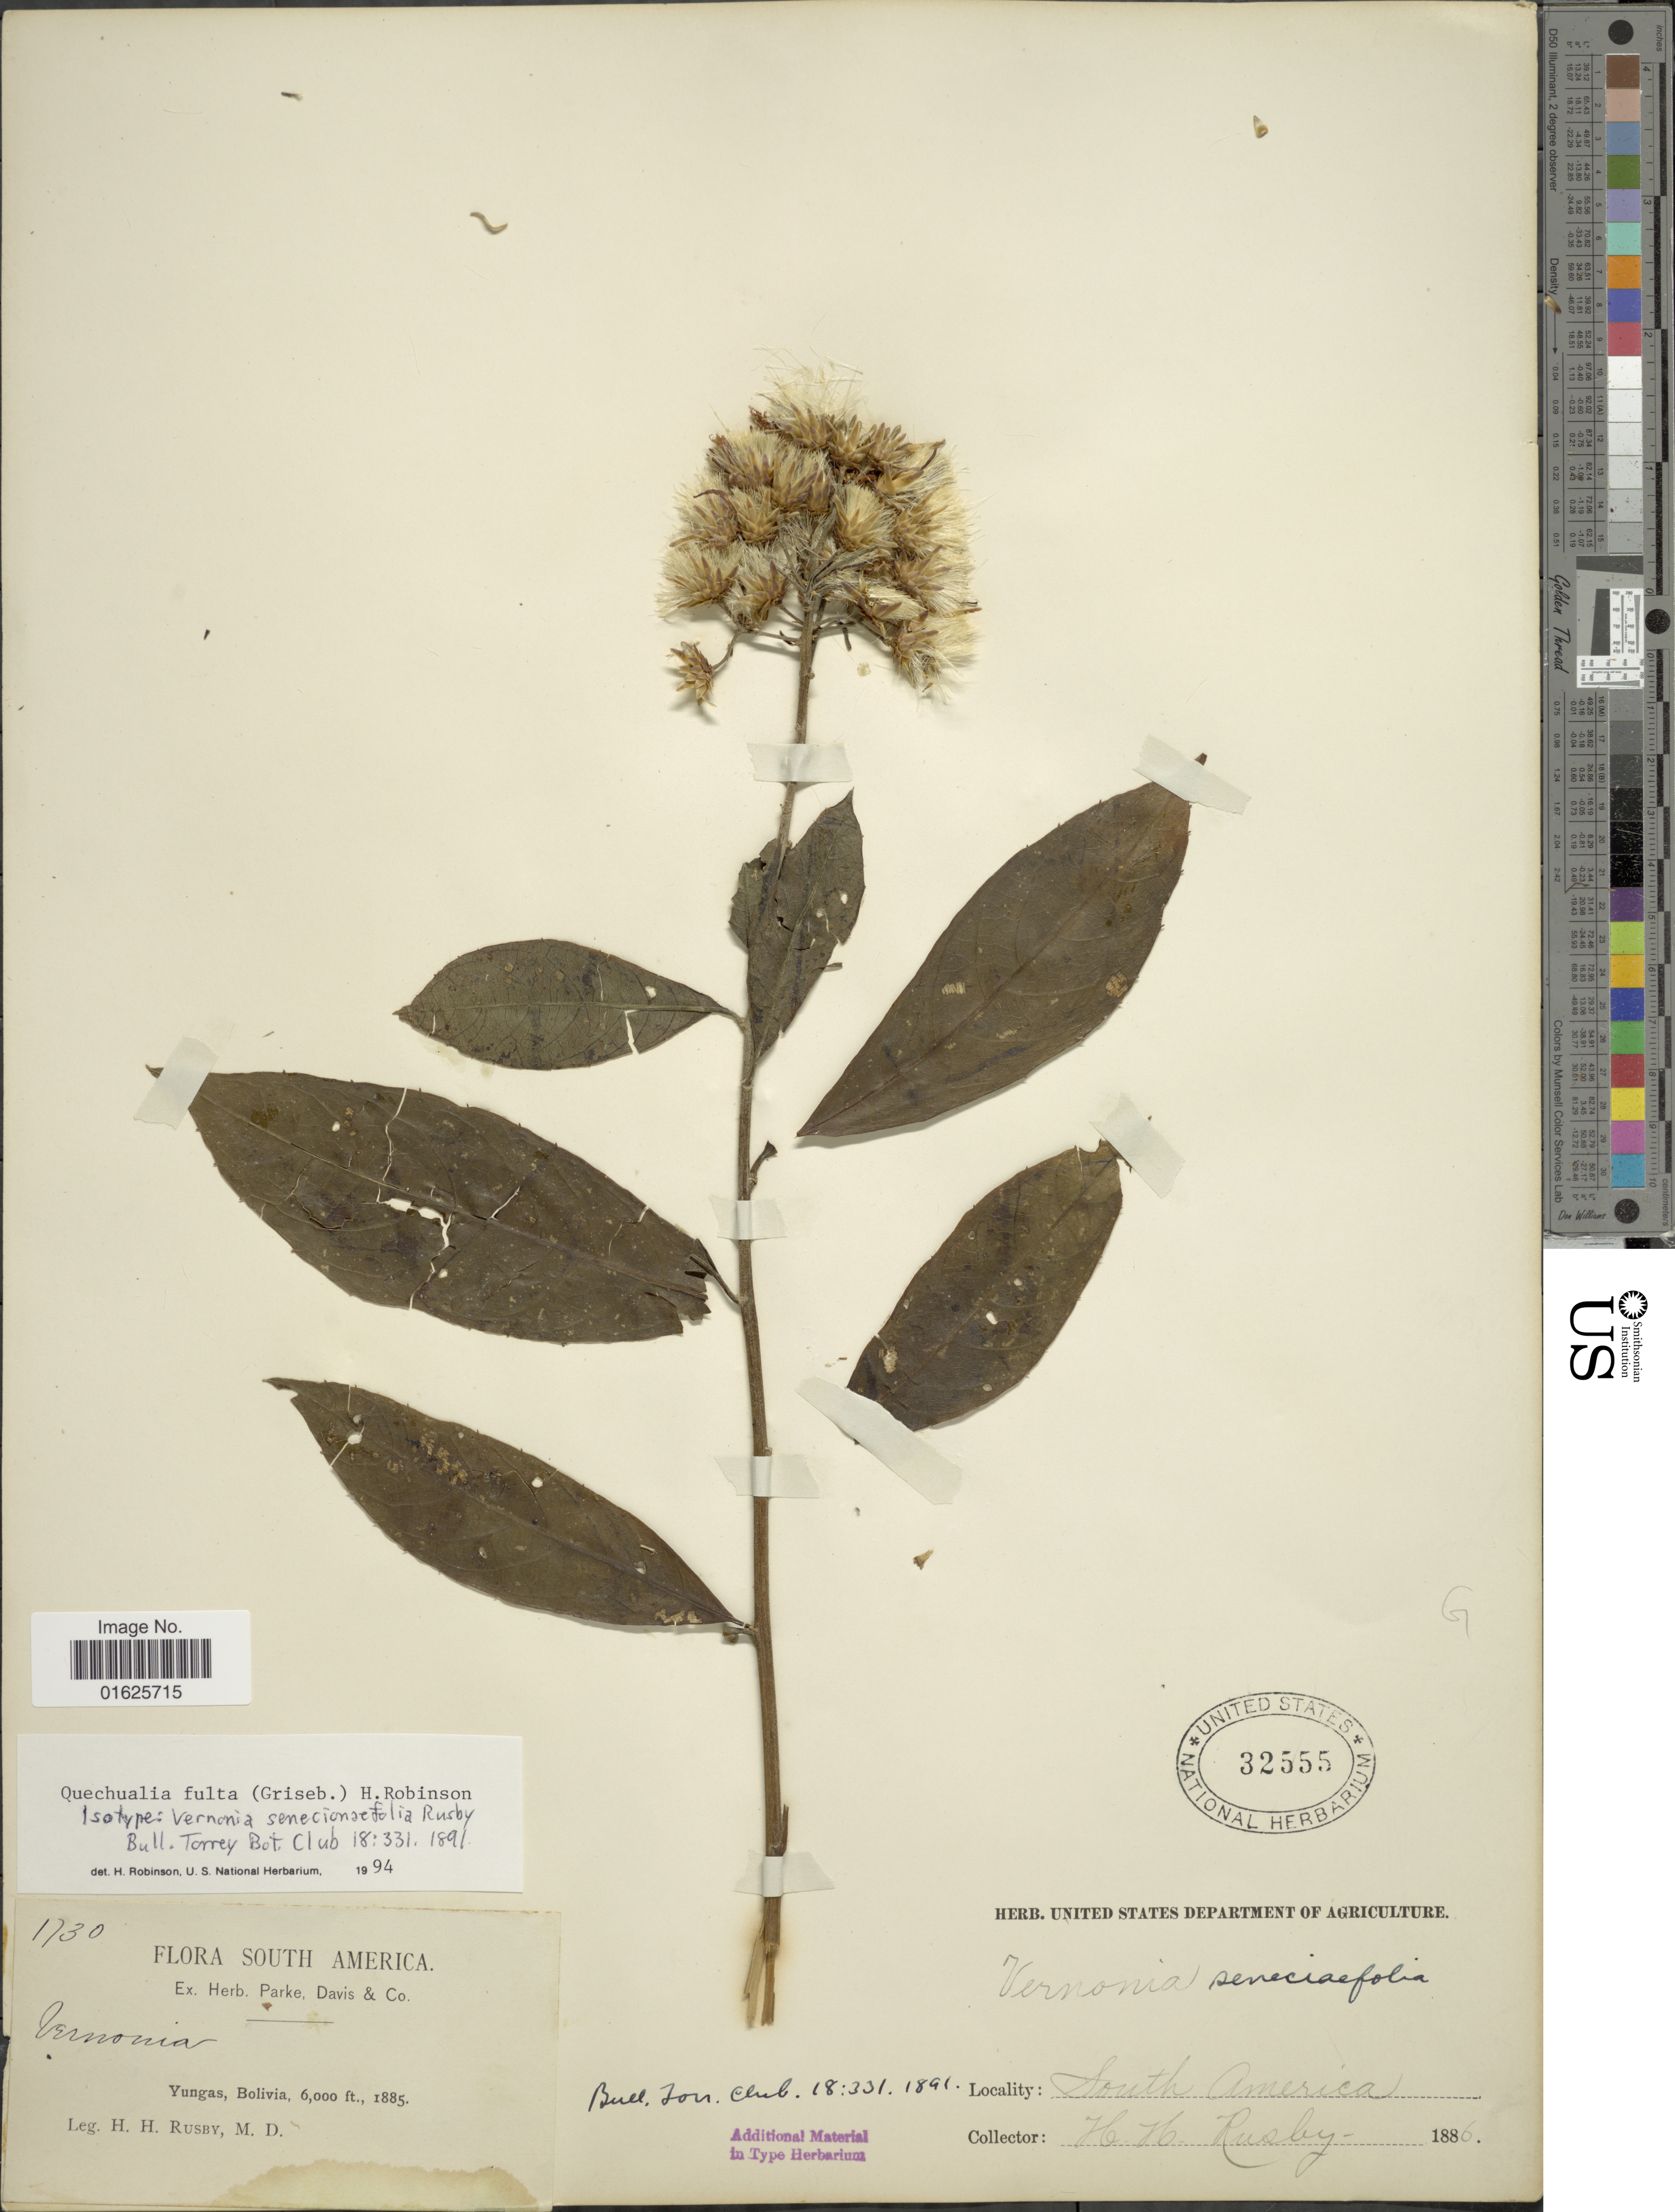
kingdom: Plantae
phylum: Tracheophyta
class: Magnoliopsida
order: Asterales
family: Asteraceae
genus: Quechualia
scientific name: Quechualia fulta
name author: (Griseb.) H. Rob.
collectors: H. H. Rusby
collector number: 1730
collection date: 1885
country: Bolivia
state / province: La Paz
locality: Yungas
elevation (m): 1829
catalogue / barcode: US 32555